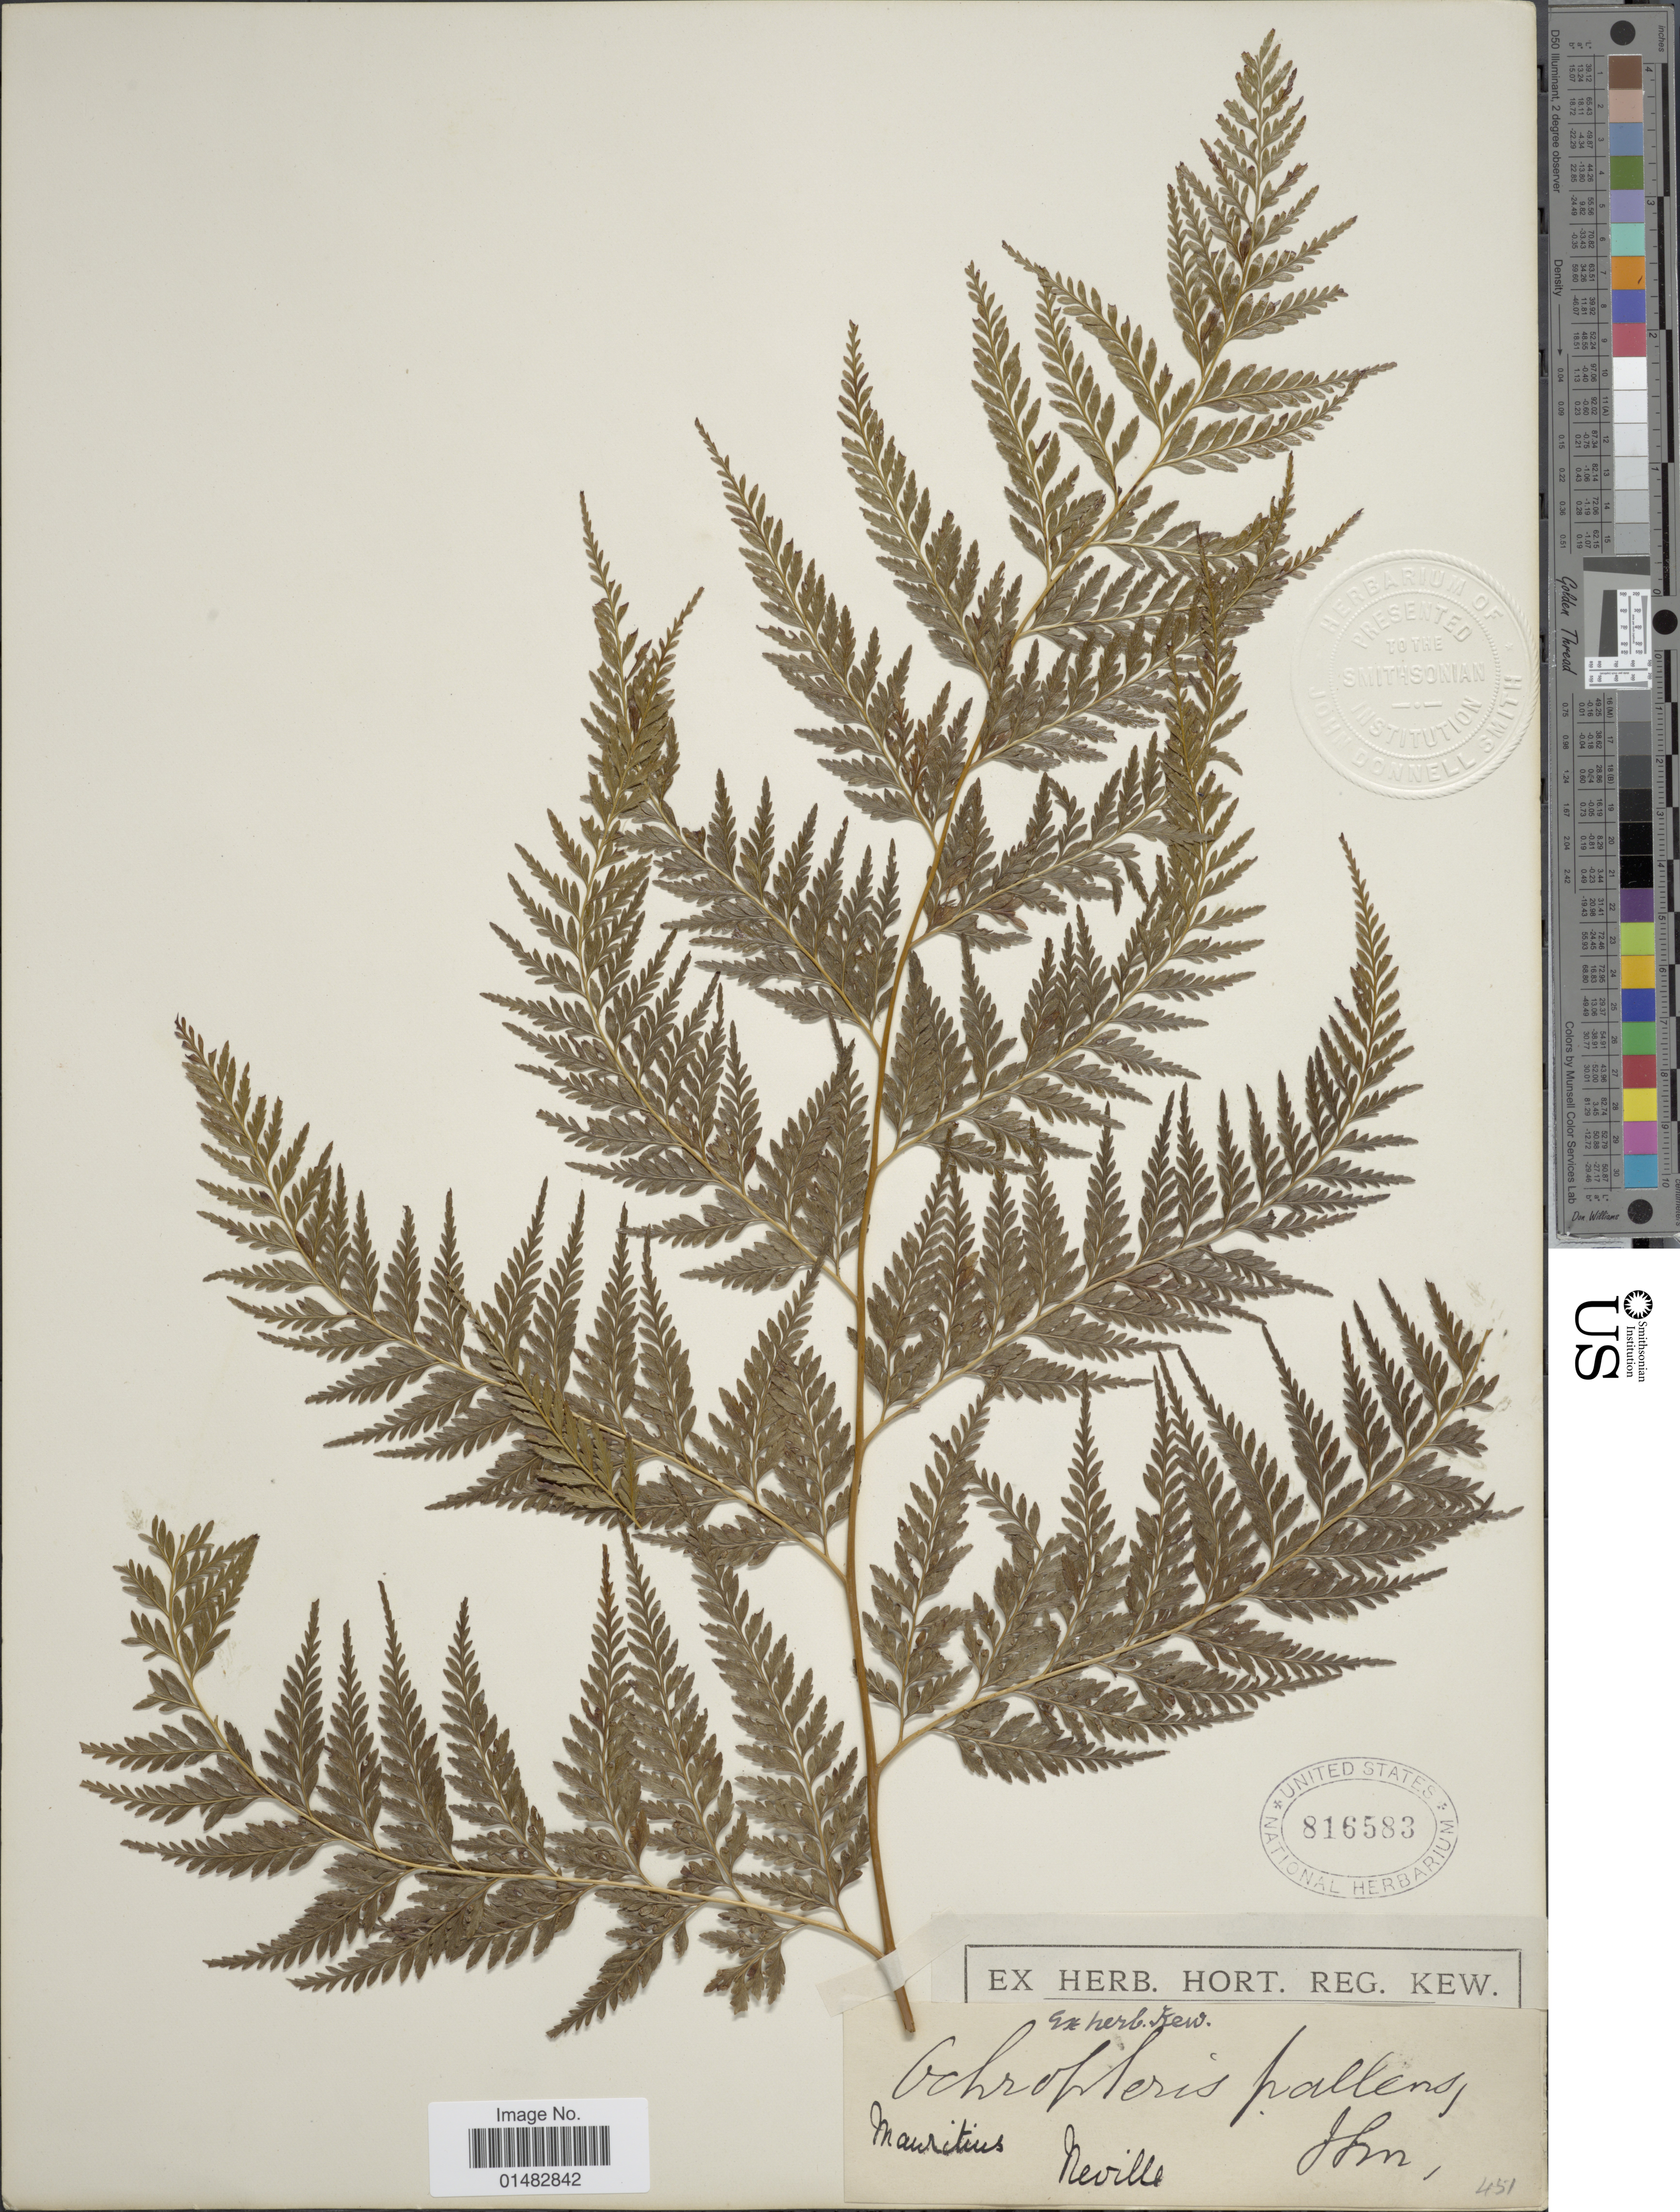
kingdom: Plantae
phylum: Tracheophyta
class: Polypodiopsida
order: Polypodiales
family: Pteridaceae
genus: Pteris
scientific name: Pteris pallens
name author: (Sw.) Mett.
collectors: -. John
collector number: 451?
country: Mauritius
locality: Neville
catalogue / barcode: US 816583